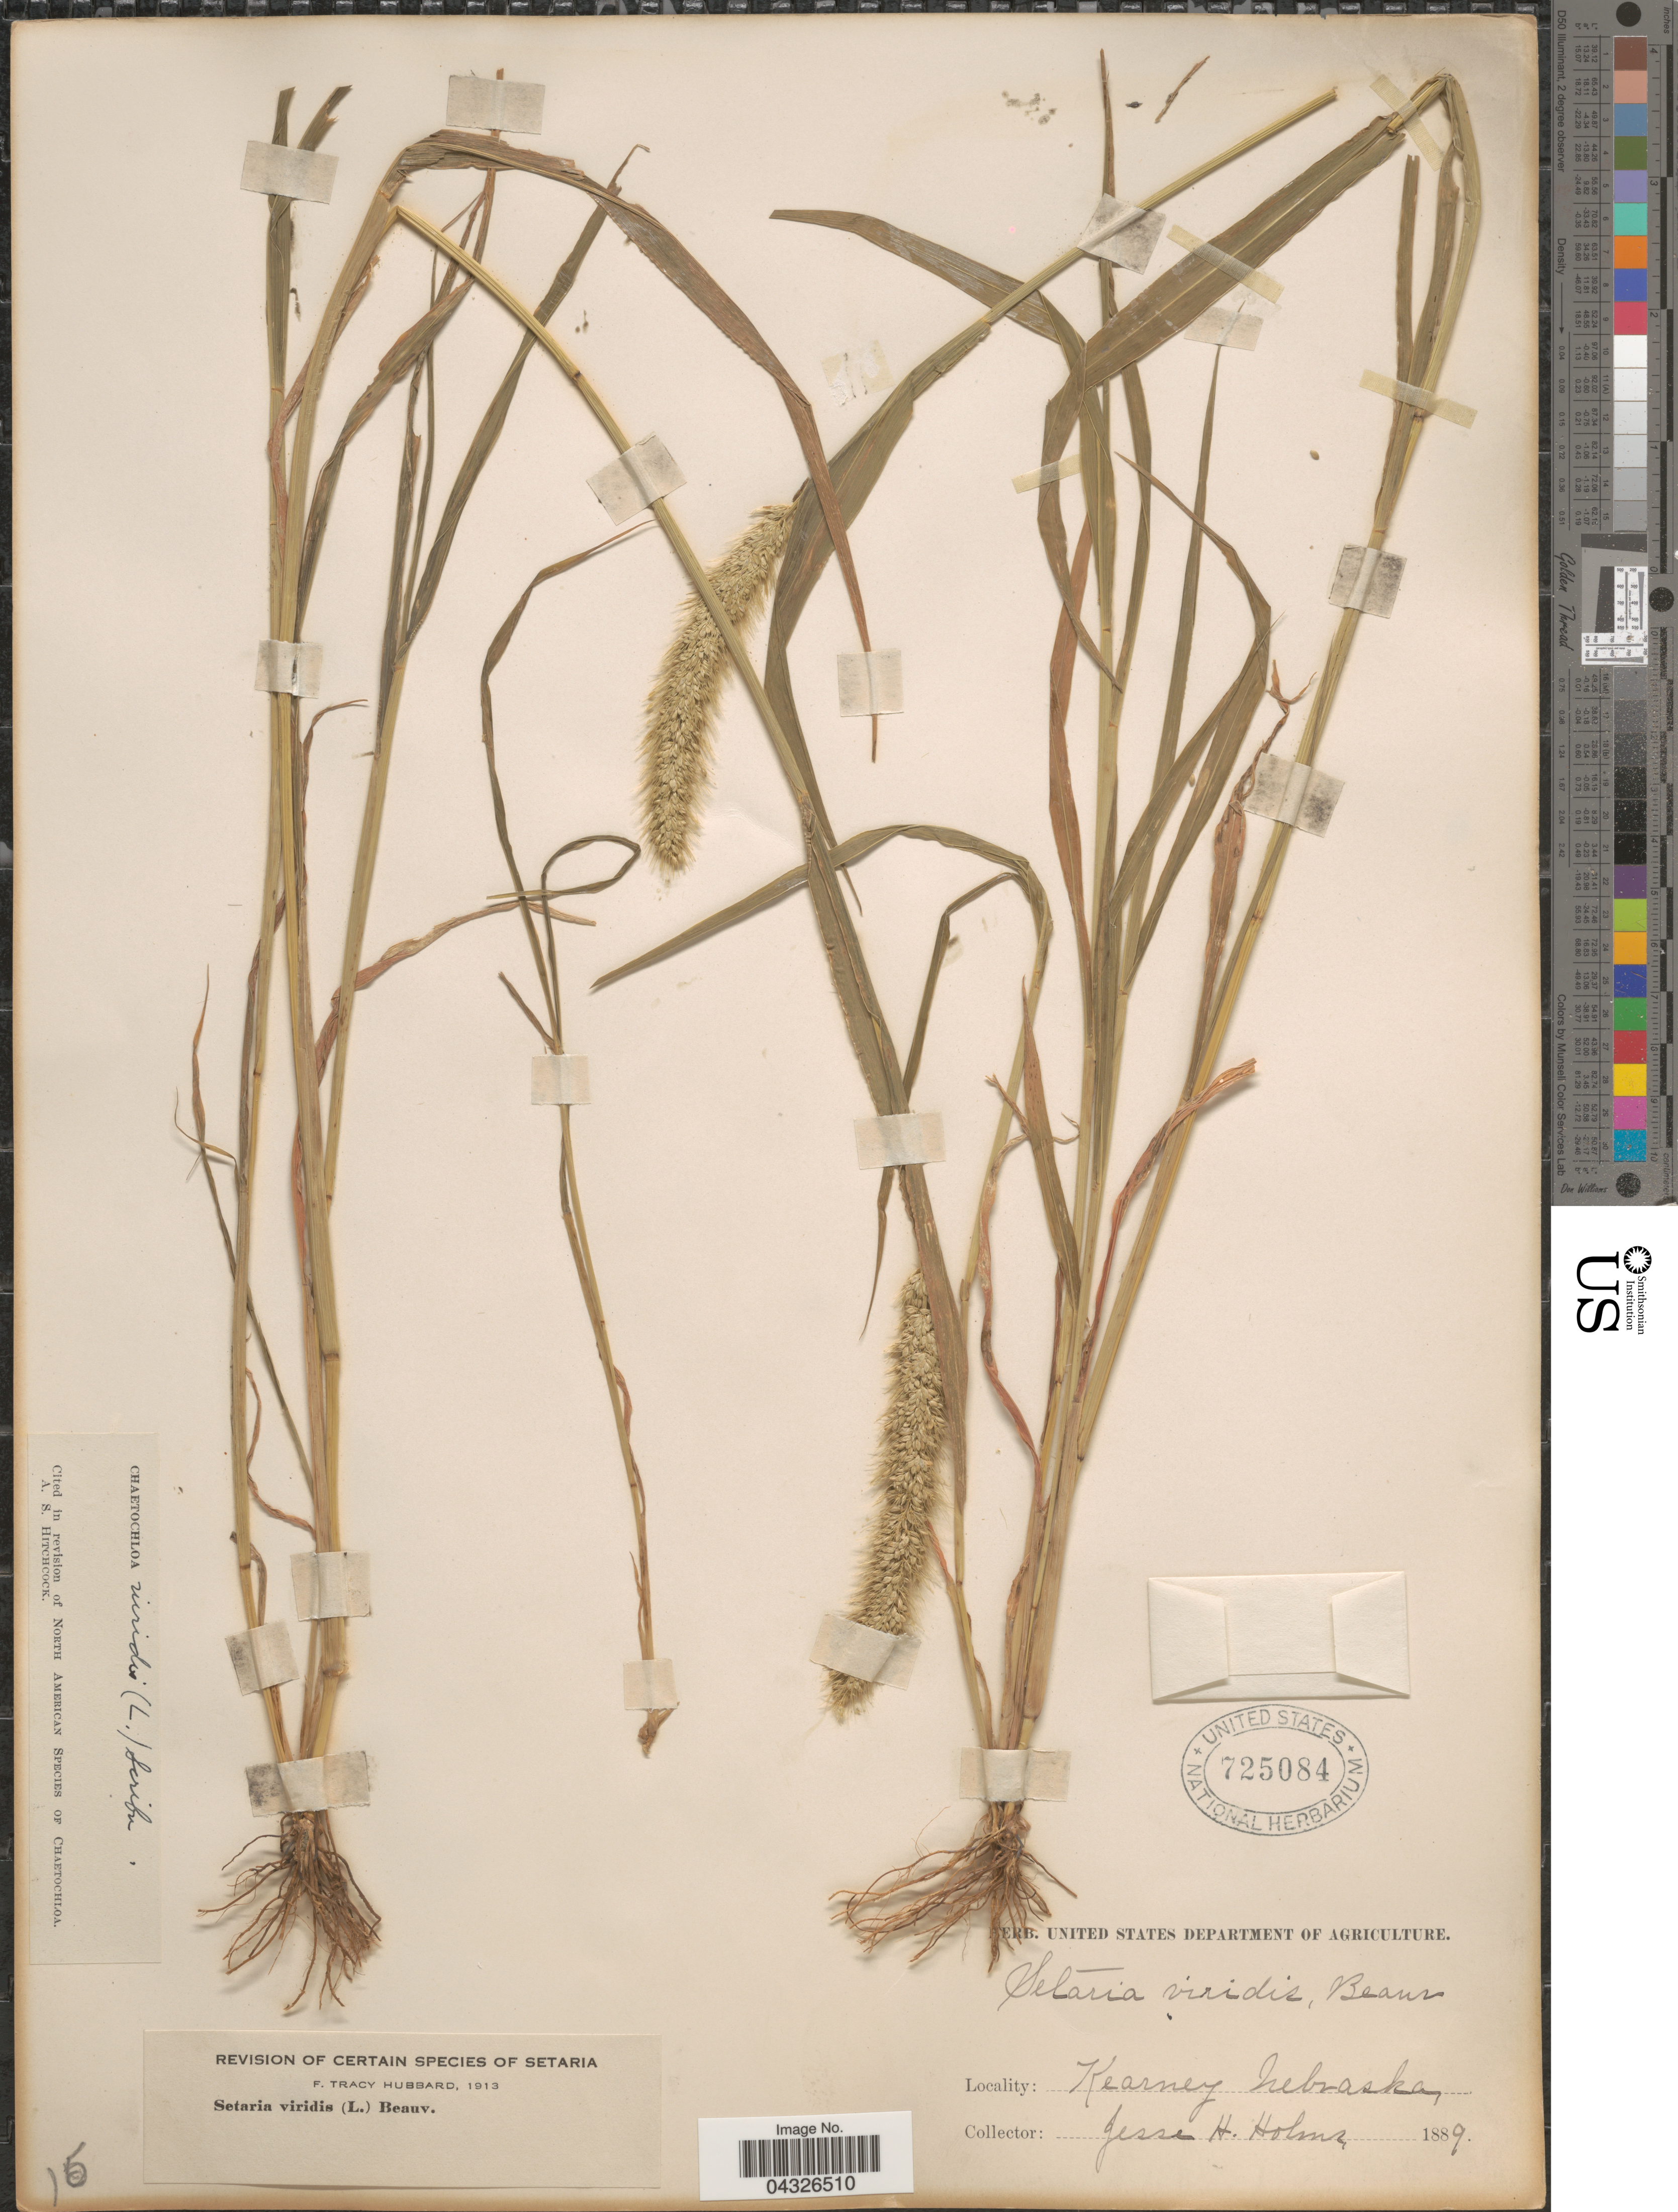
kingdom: Plantae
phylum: Tracheophyta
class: Liliopsida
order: Poales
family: Poaceae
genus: Setaria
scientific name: Setaria viridis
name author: (L.) P. Beauv.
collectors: J. H. Holms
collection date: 1889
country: United States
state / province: Nebraska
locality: Kearney.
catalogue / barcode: US 725084